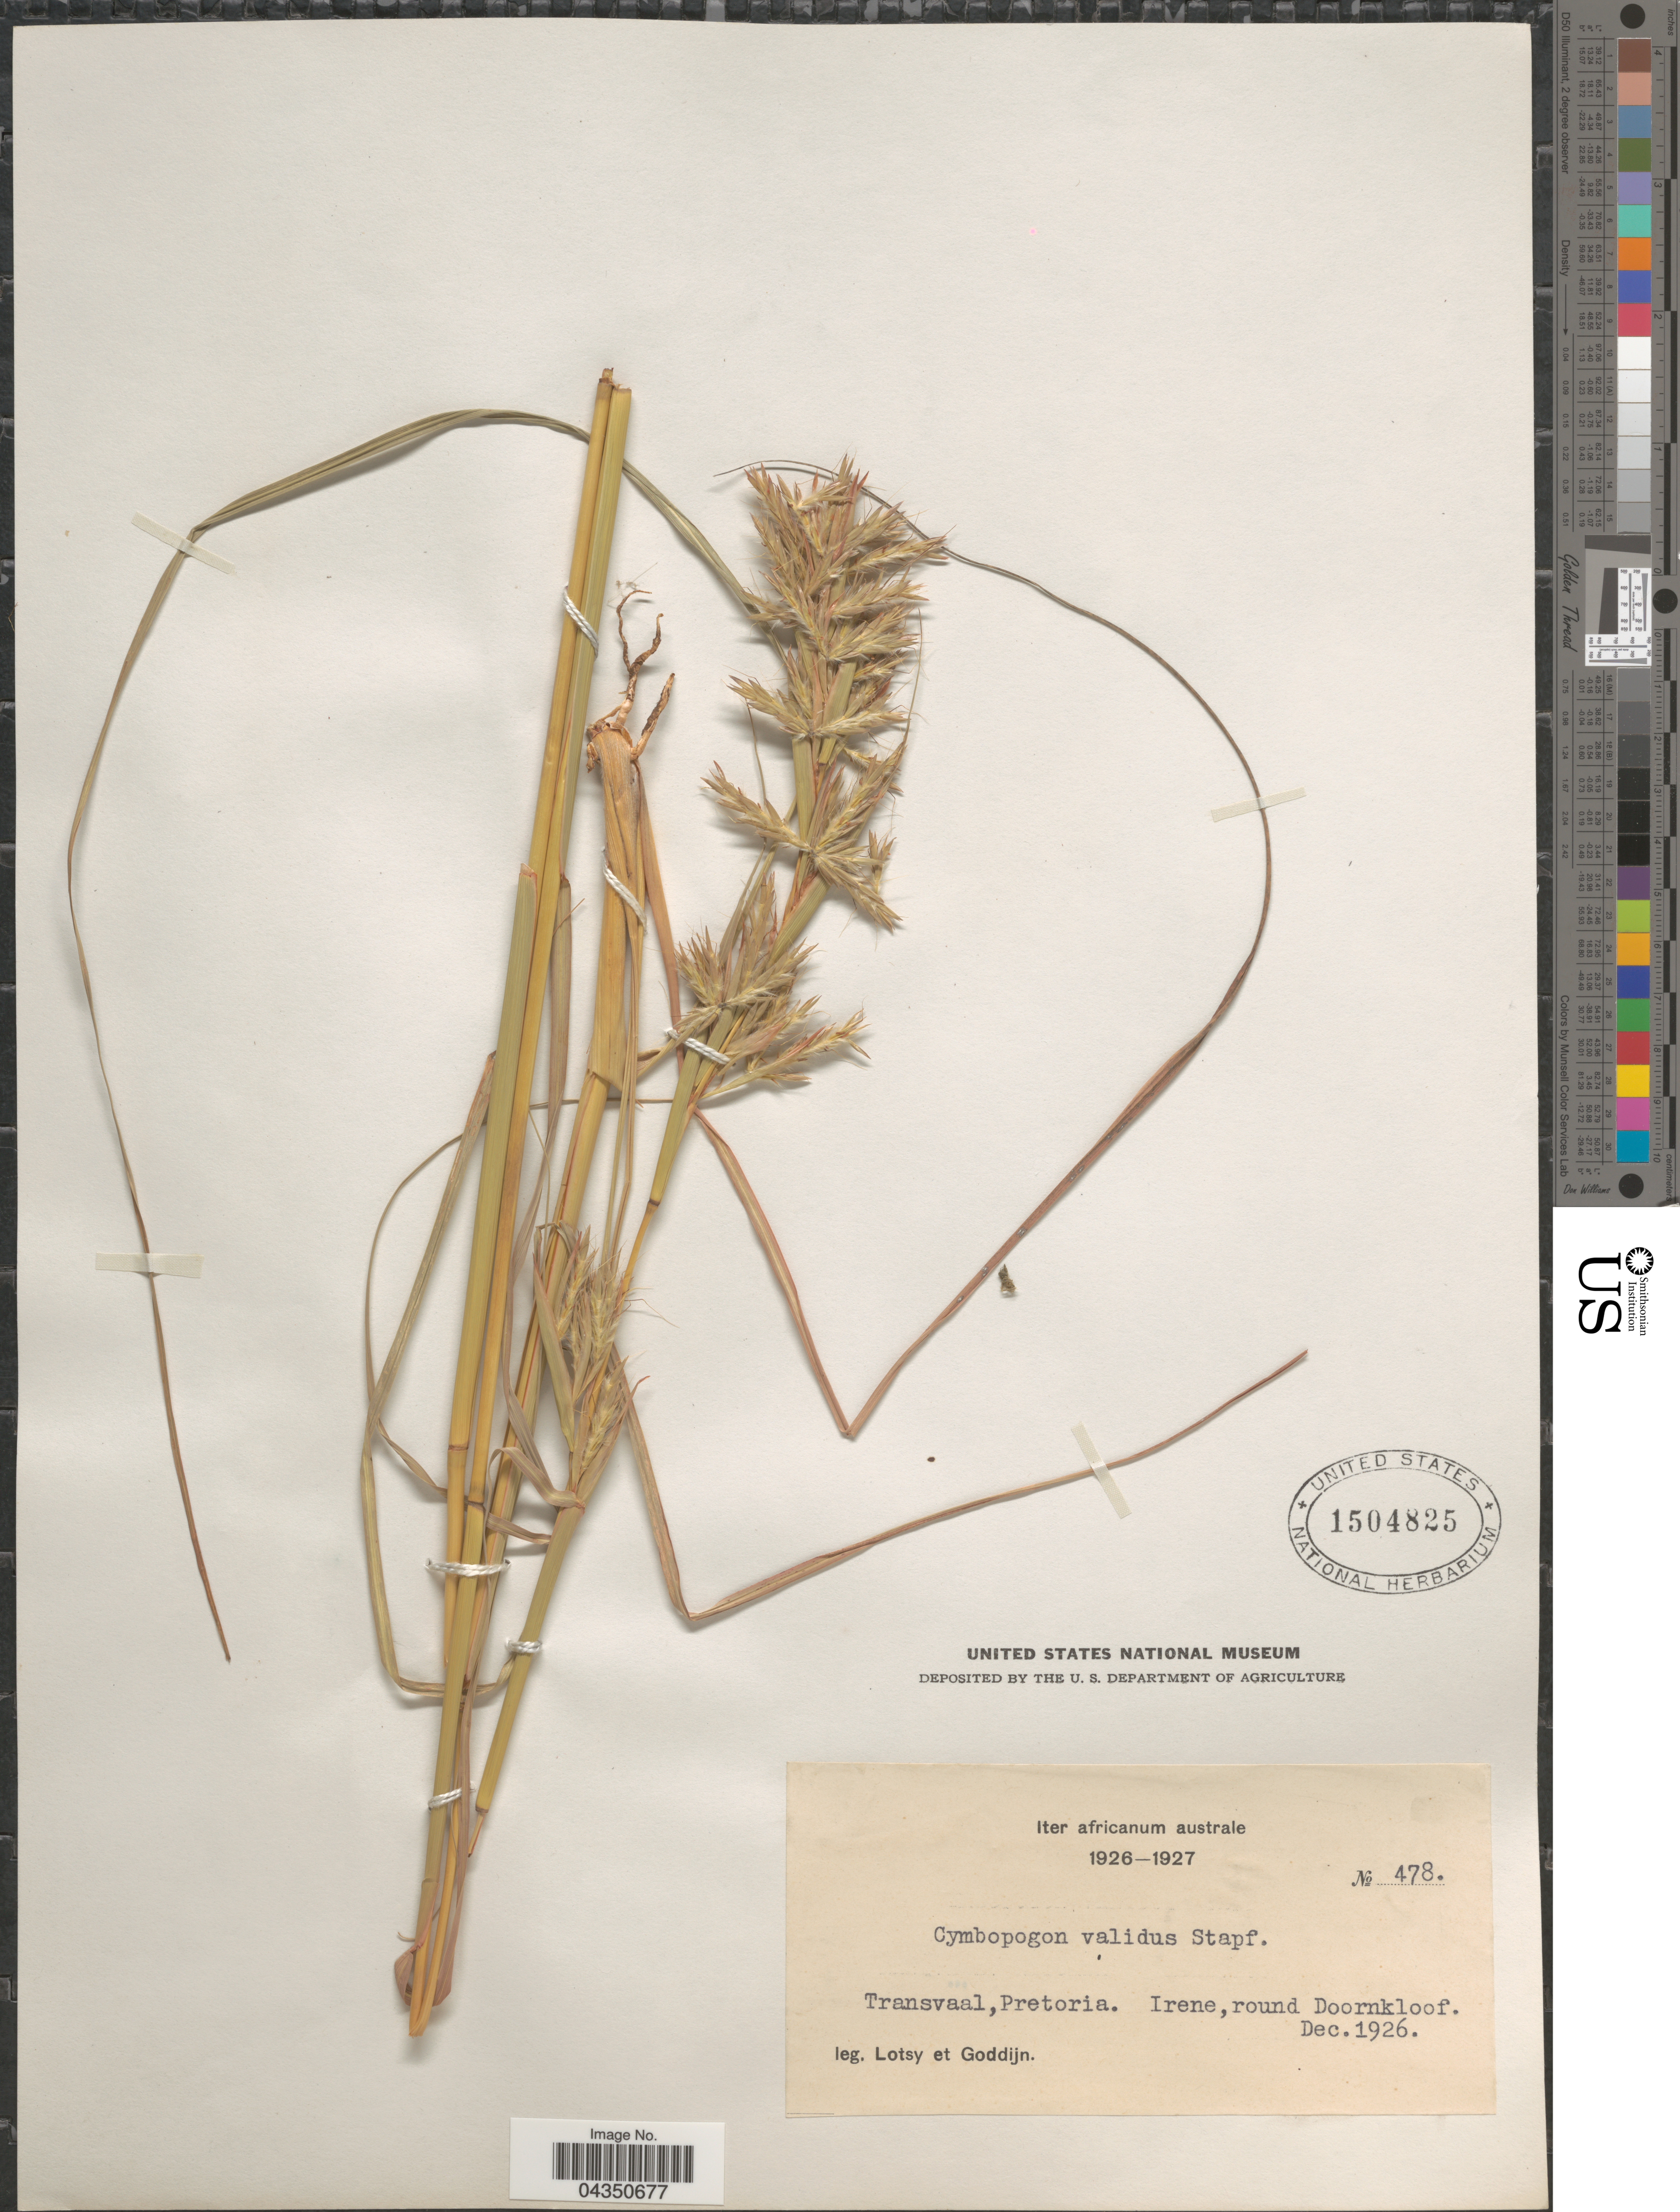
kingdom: Plantae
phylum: Tracheophyta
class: Liliopsida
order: Poales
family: Poaceae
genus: Cymbopogon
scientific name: Cymbopogon nardus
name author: (L.) Rendle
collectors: Lotsy & Goddijn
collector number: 478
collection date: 1926-12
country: South Africa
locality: Iter africanum australe 1926-1927. Transvaal, Pretoria. Irene, round Doornkloof.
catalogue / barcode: US 1504825